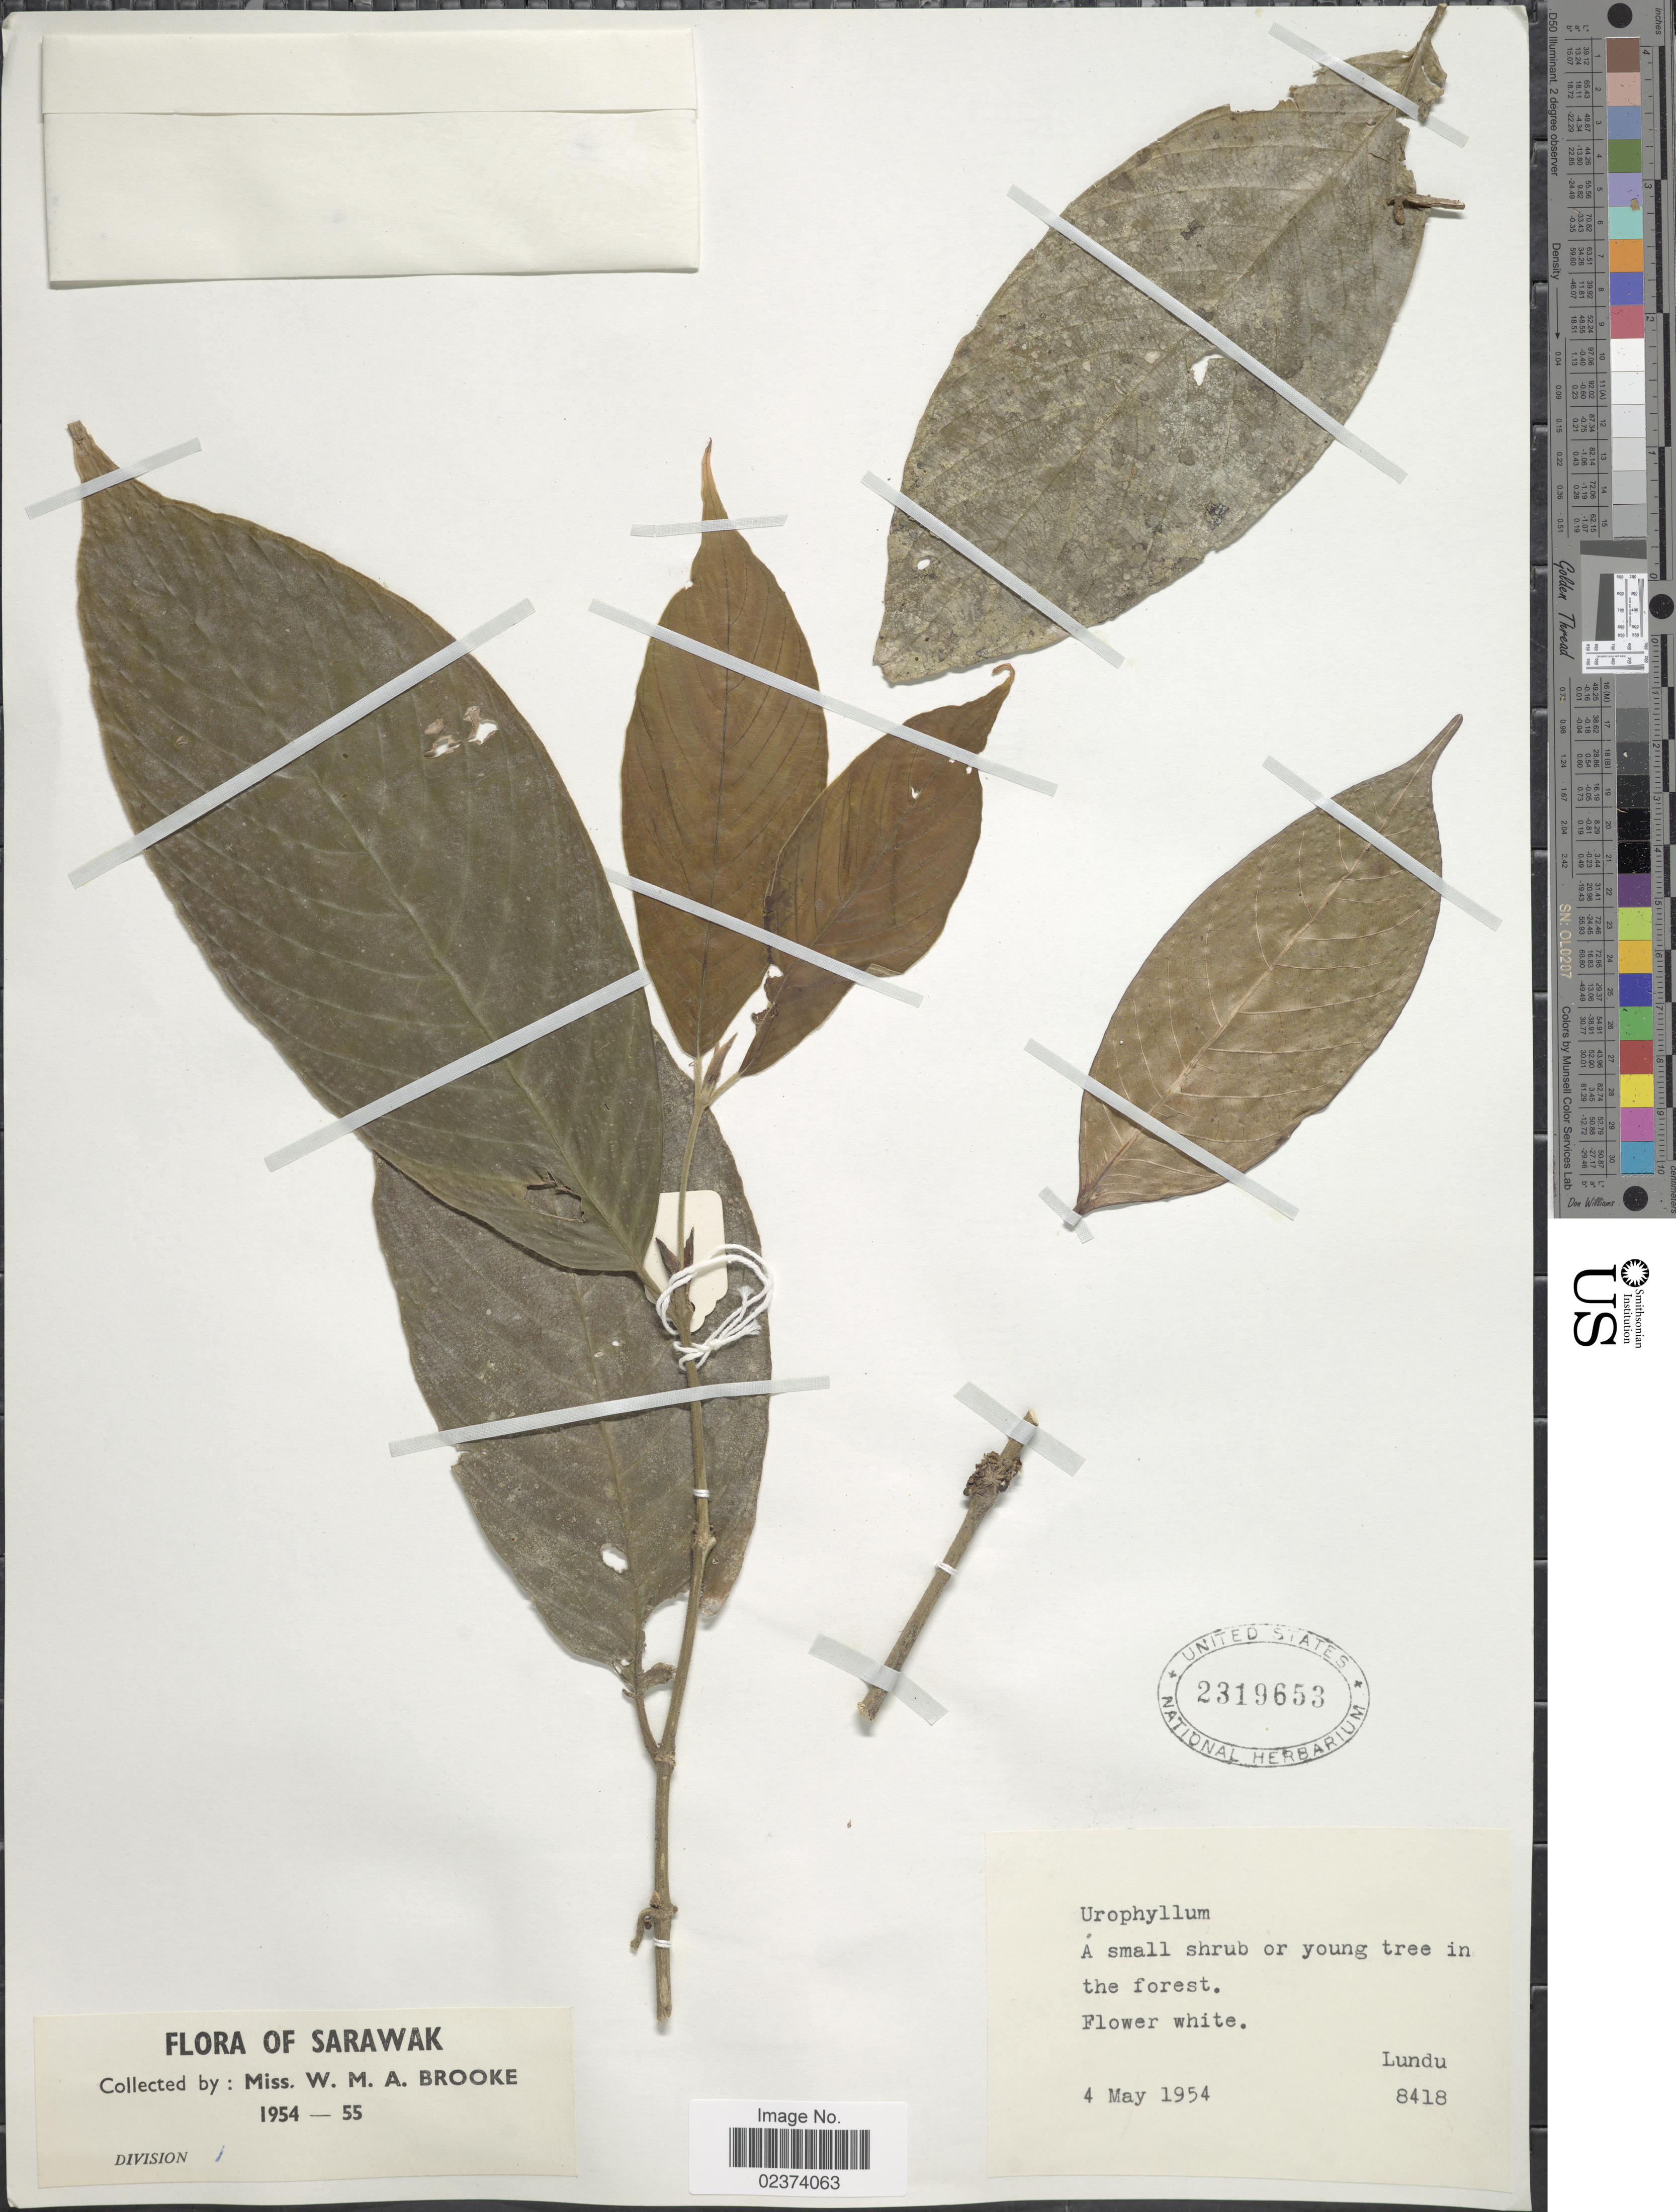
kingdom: Plantae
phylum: Tracheophyta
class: Magnoliopsida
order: Gentianales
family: Rubiaceae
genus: Urophyllum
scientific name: Urophyllum sp.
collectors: W. Brooke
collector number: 8418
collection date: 1954-05-04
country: Malaysia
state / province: Sarawak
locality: Lundu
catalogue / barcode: US 2319653